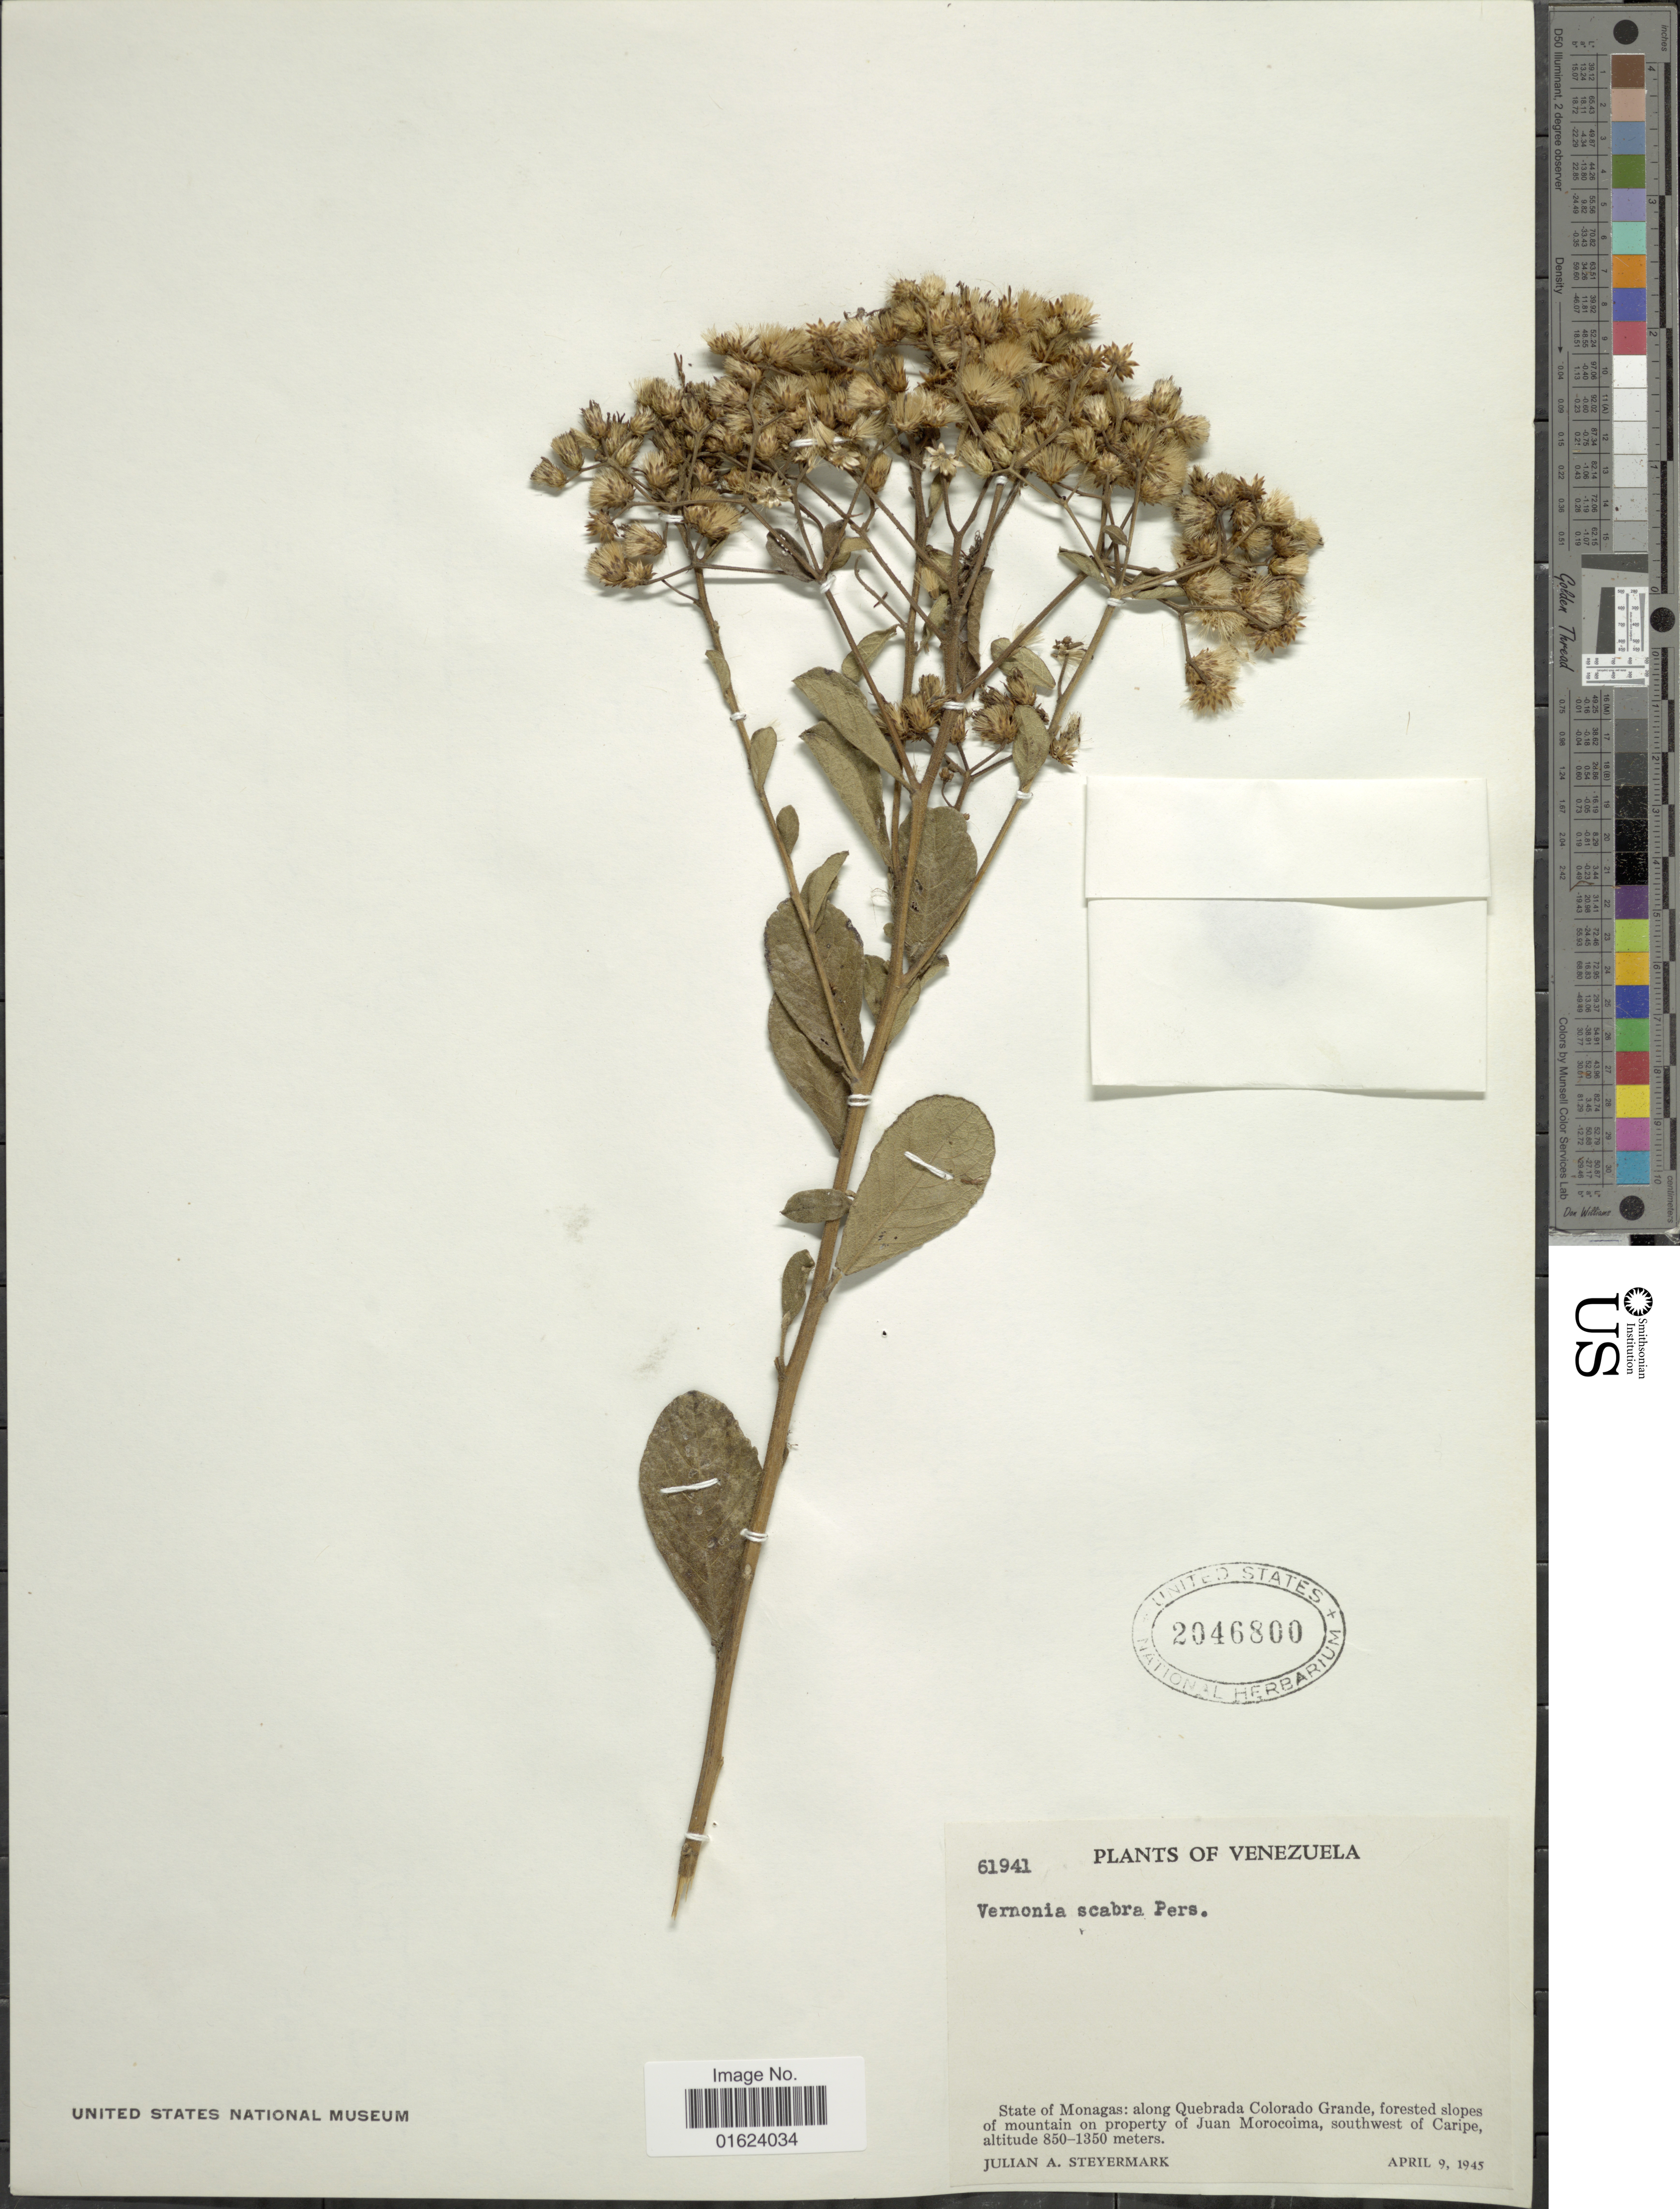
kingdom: Plantae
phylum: Tracheophyta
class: Magnoliopsida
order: Asterales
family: Asteraceae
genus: Vernonia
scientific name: Vernonia brasiliana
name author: (L.) Druce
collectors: J. Steyermark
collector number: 61941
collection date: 1945-04-09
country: Venezuela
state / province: Monagas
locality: State of Monagas: along Quebrada Colorado Grande, forested slopes of mountain on property of Juan Morocoima, southwest of Caripe.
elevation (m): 850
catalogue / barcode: US 2046800